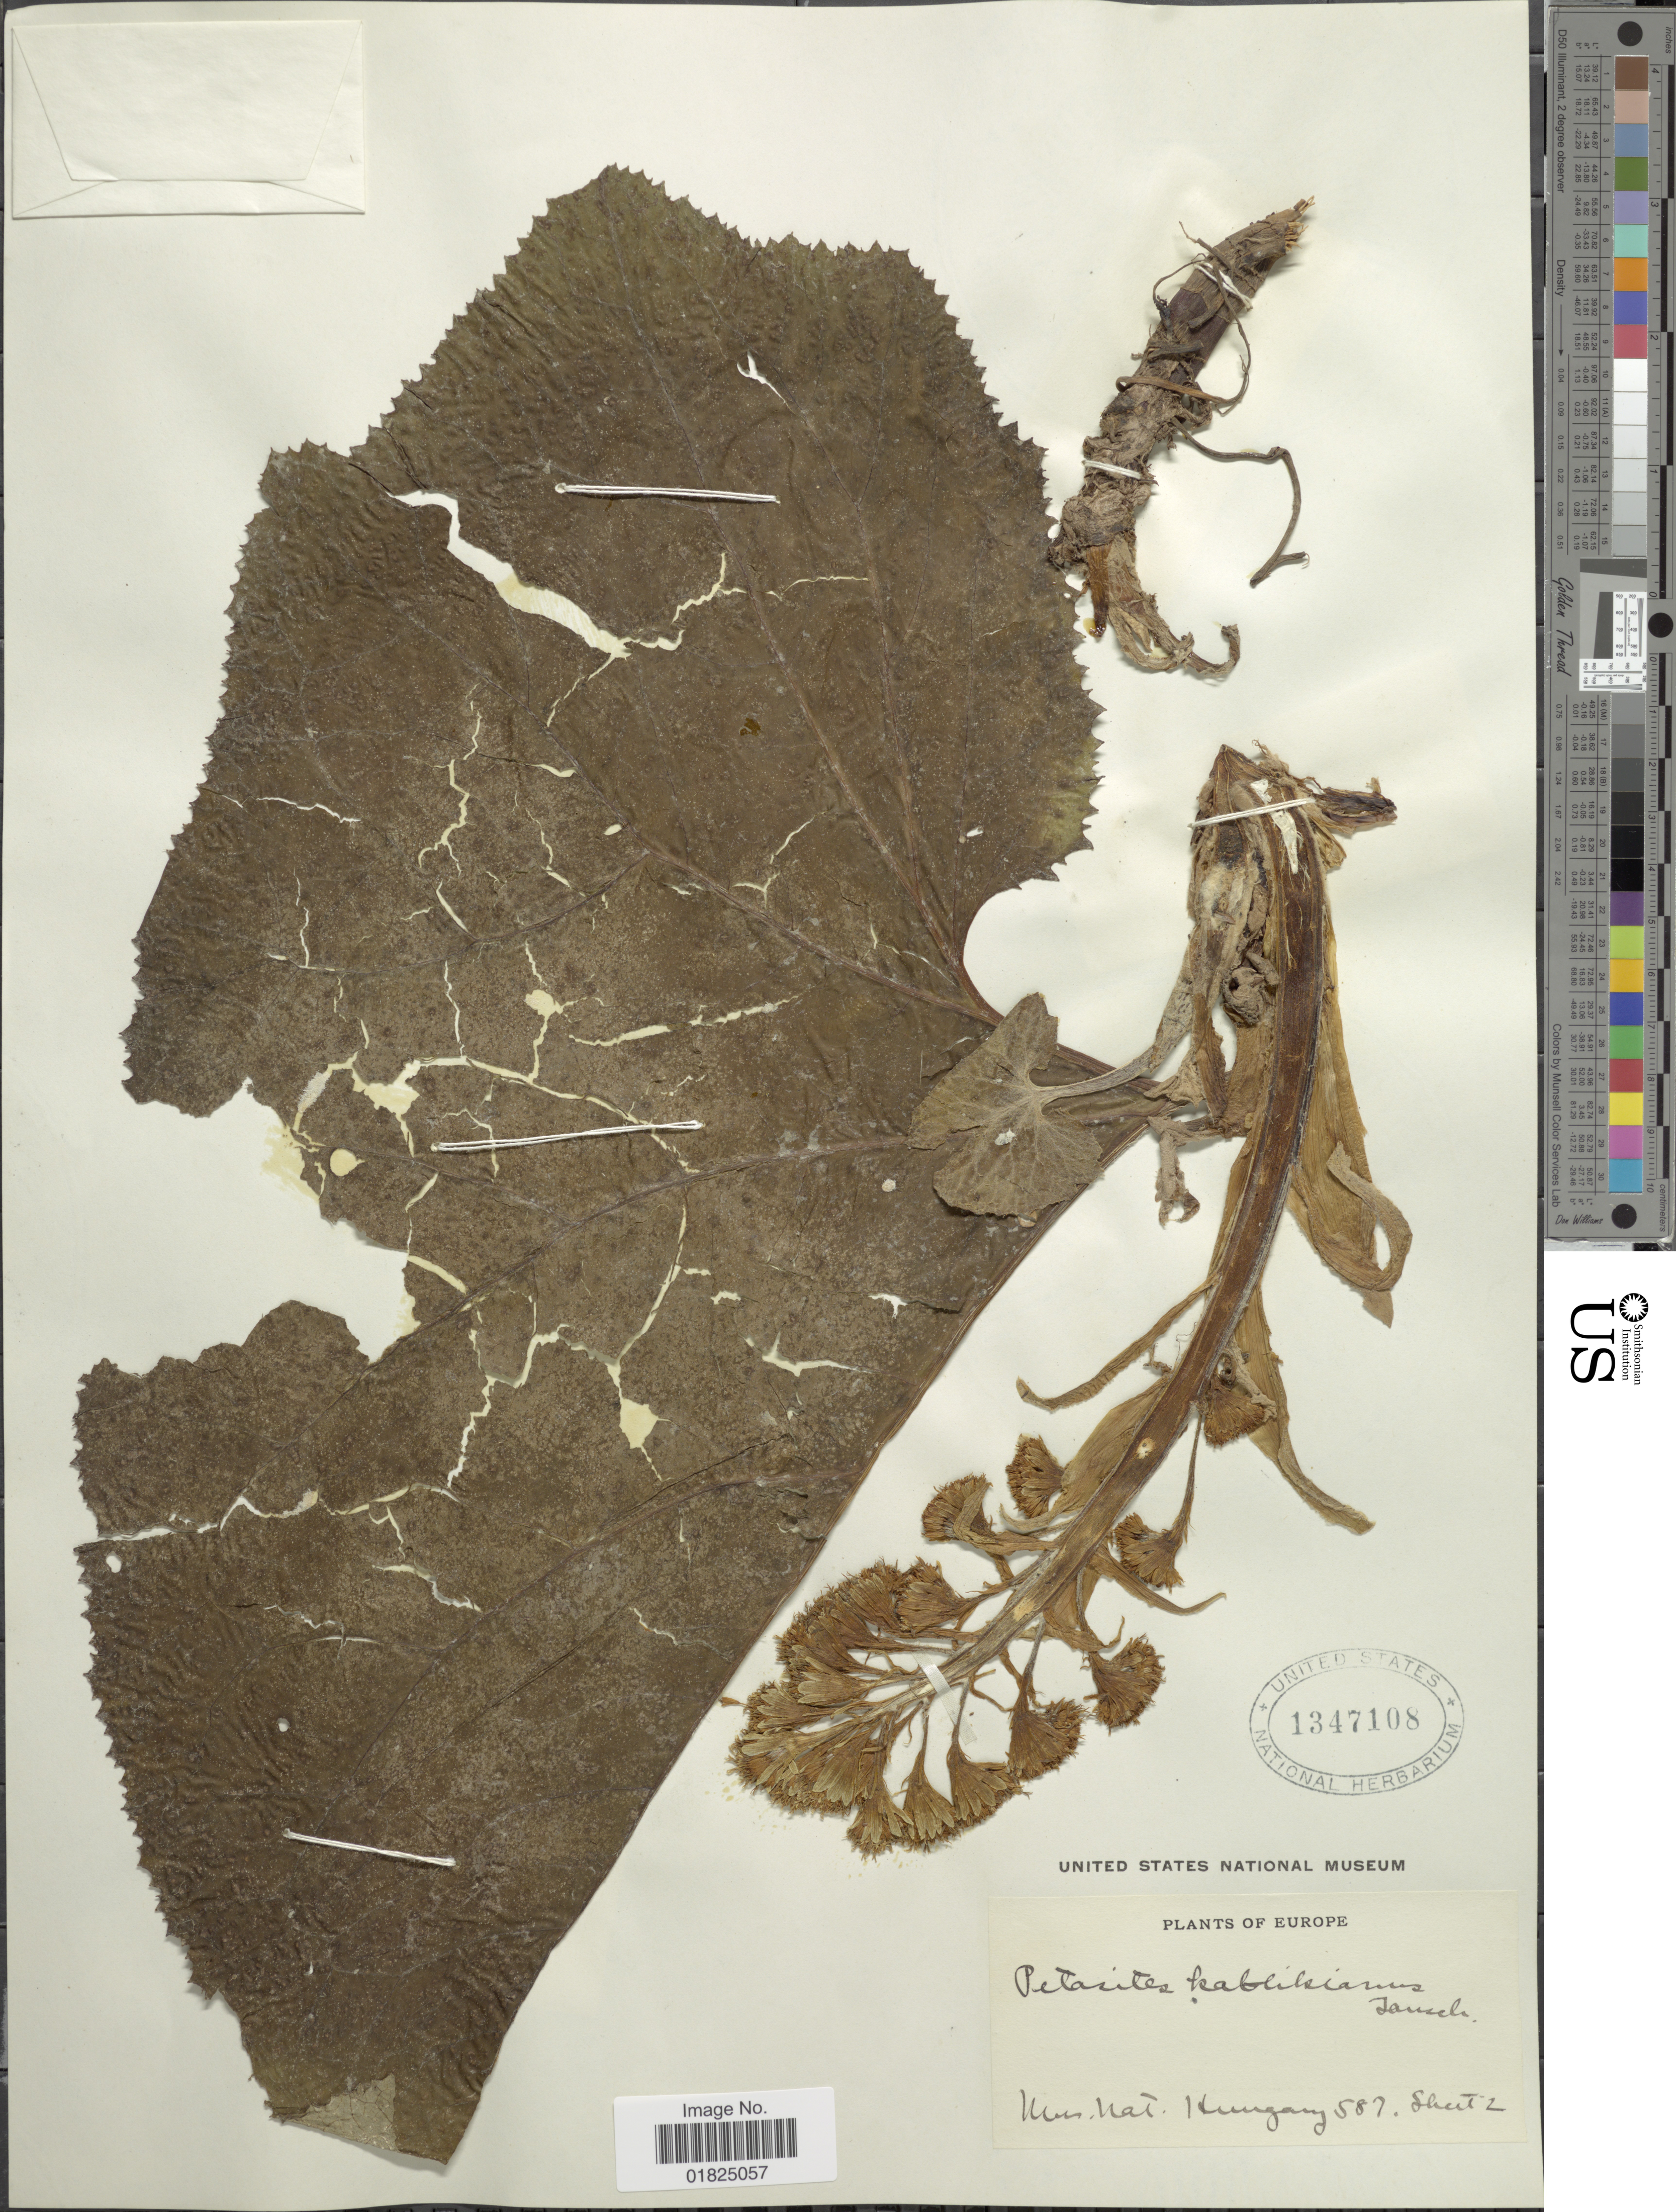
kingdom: Plantae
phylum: Tracheophyta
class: Magnoliopsida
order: Asterales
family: Asteraceae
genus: Petasites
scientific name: Petasites kablikianus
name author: Tausch ex Bercht.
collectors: Mus. Nat. Hungary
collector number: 587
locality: Europe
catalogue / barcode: US 1347108